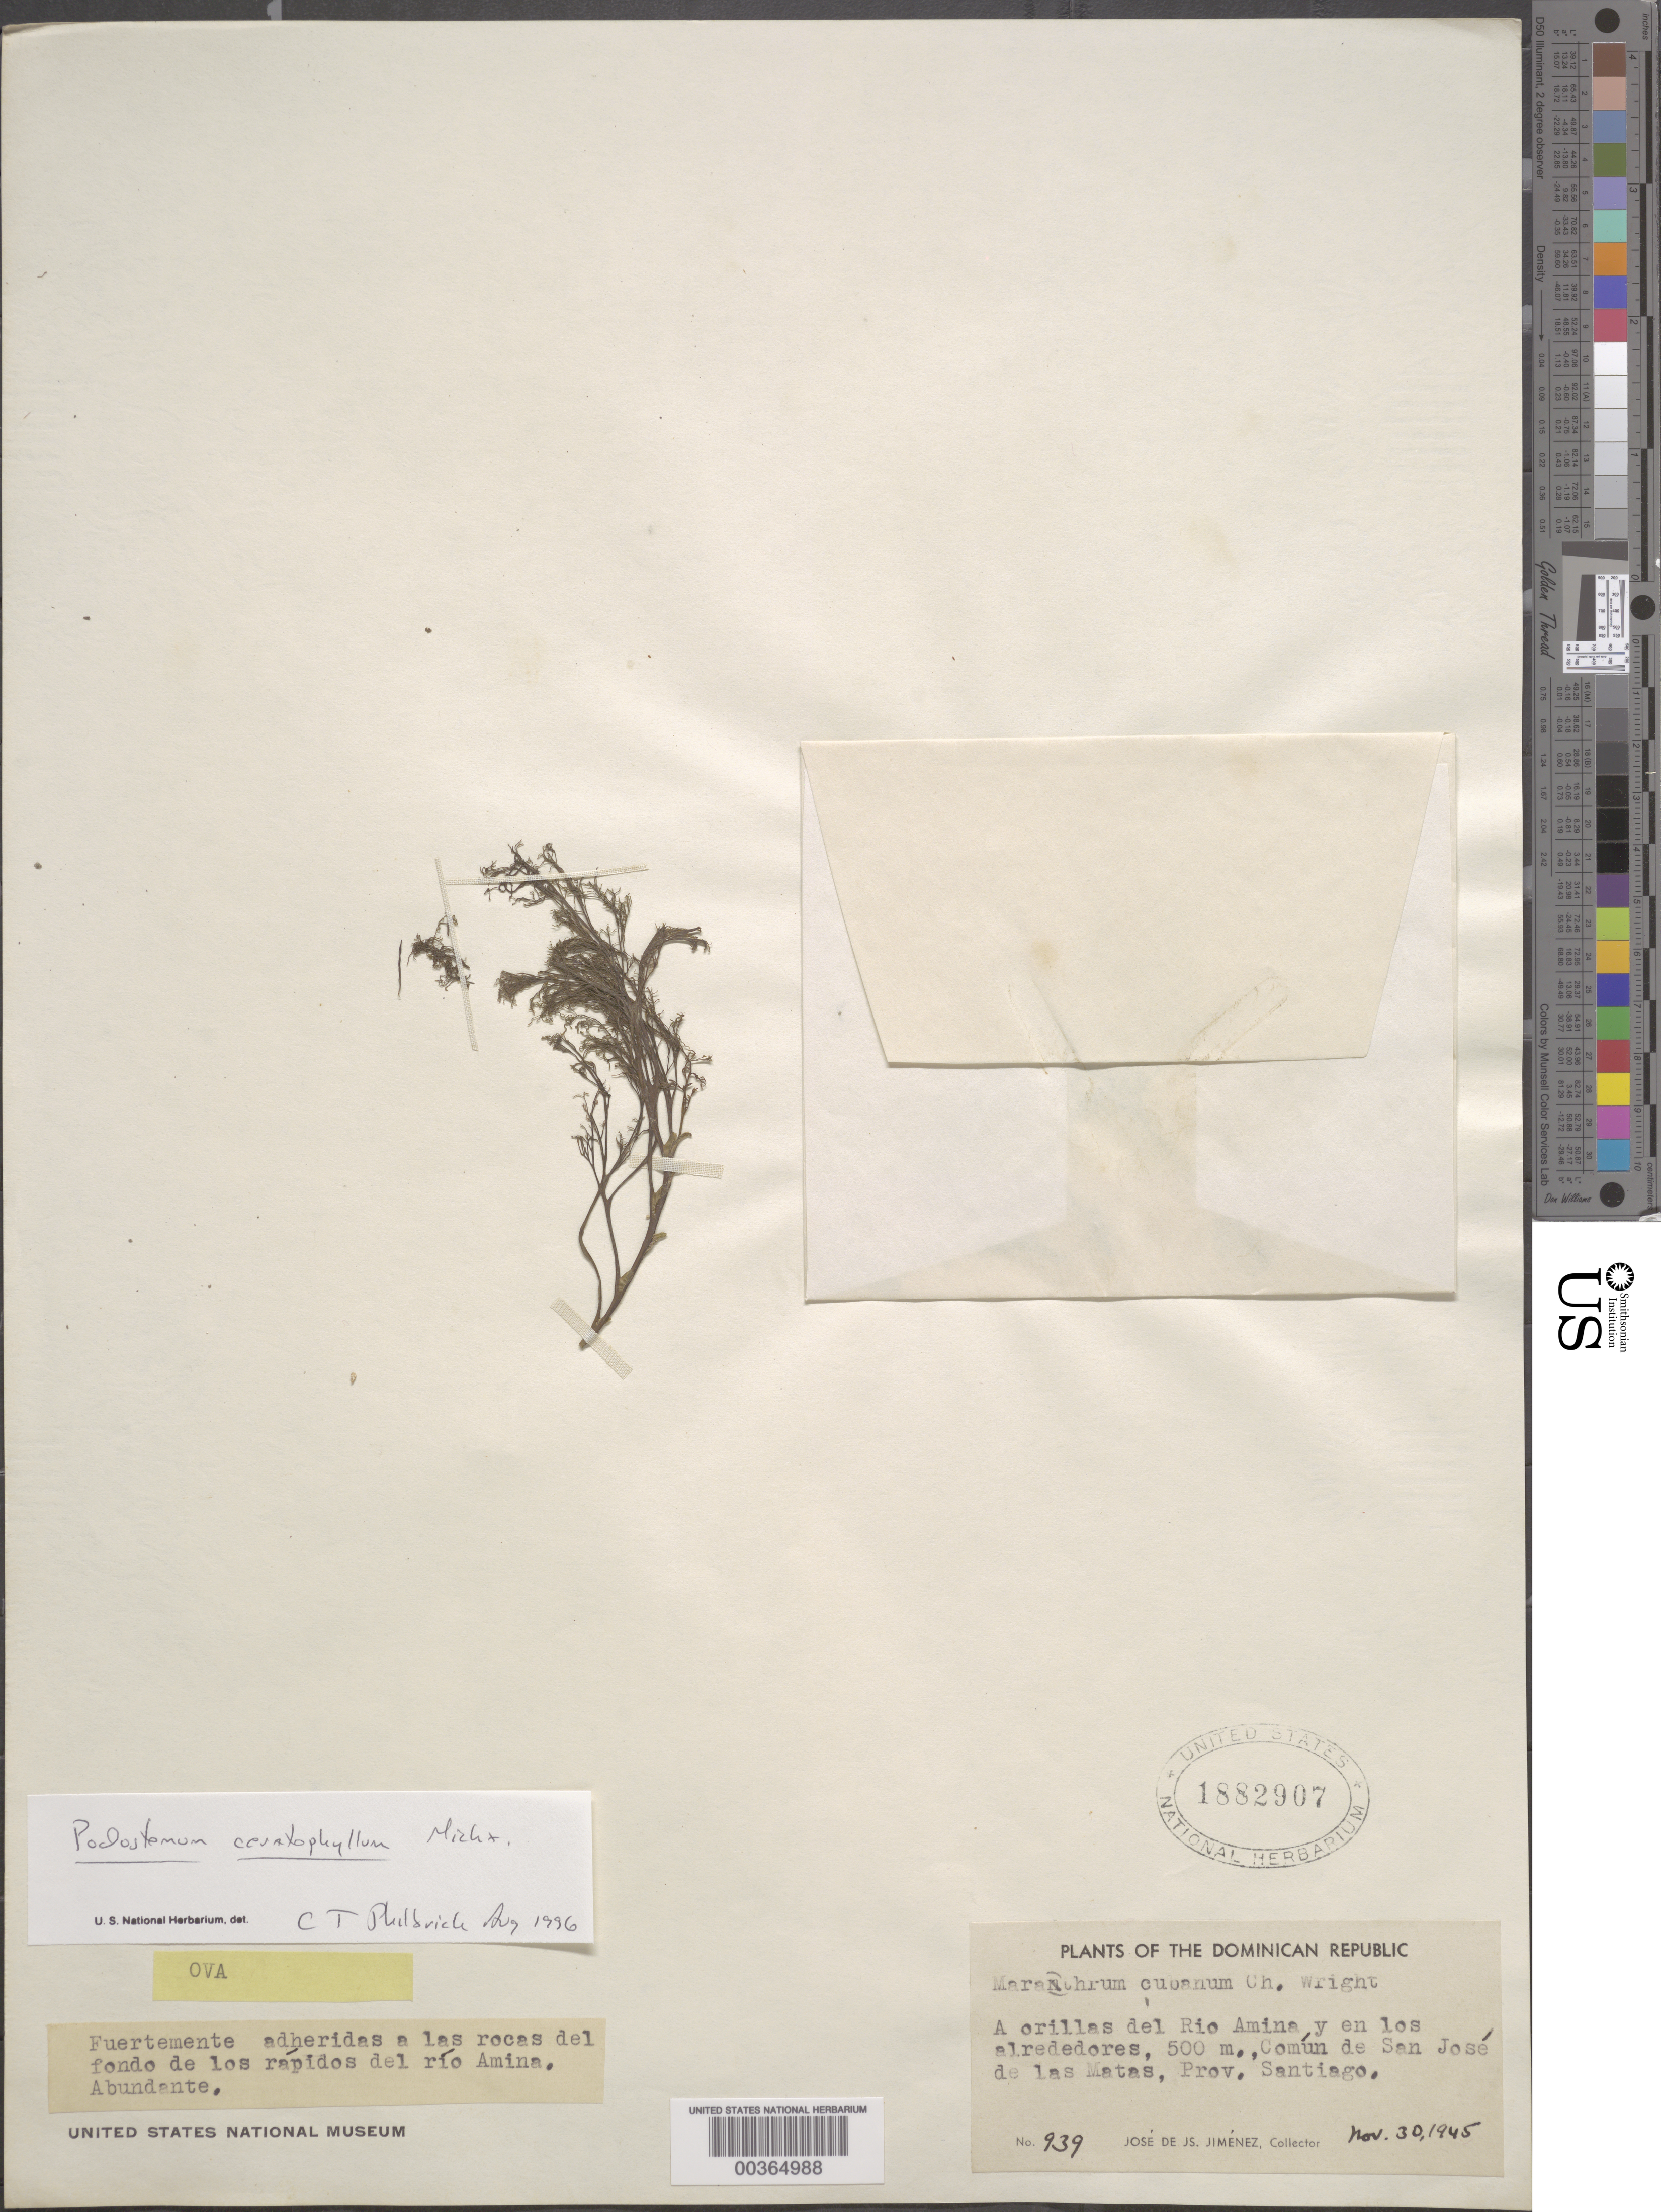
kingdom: Plantae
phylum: Tracheophyta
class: Magnoliopsida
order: Malpighiales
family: Podostemaceae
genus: Podostemum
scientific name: Podostemum ceratophylllum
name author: Michx.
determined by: Philbrick, C. Thomas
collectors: J. J. Jiménez Almonte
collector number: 939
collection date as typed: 30 Nov 1945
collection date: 1945-11-30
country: Dominican Republic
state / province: Santiago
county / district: San José De Las Matas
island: Hispaniola Island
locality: Comun de san jose de las matas, rio amina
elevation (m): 500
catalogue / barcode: US 1882907